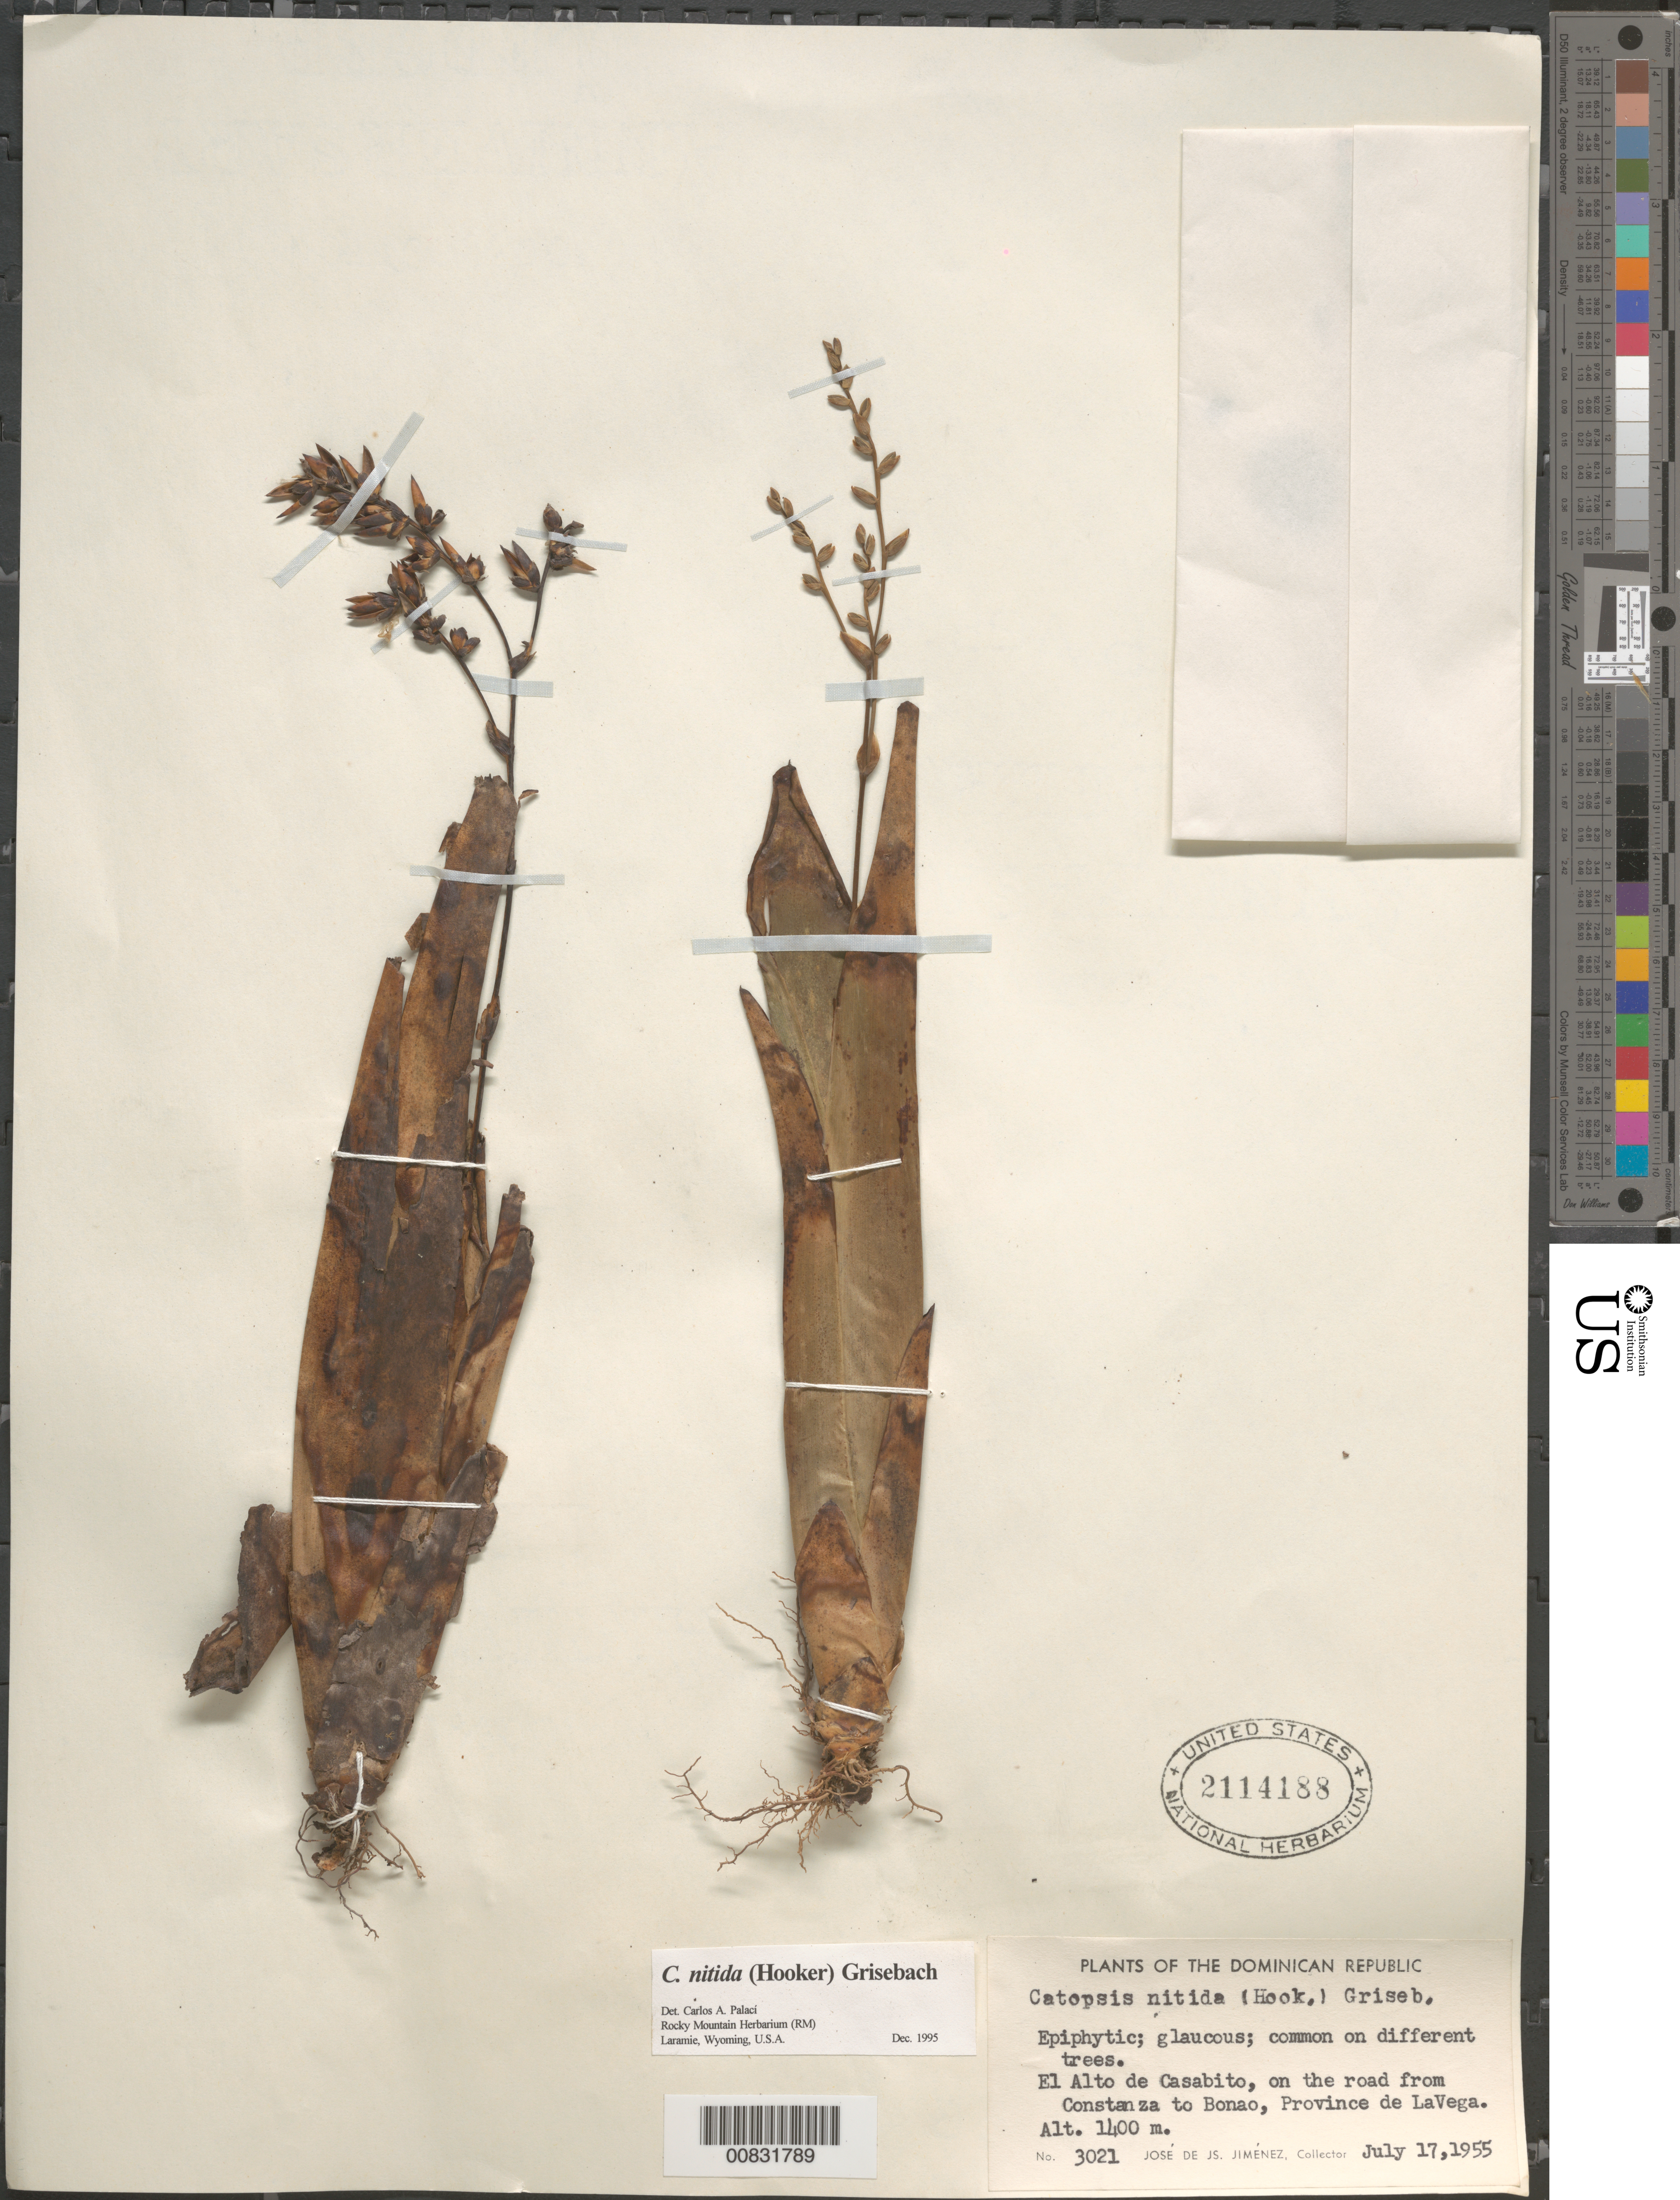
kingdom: Plantae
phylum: Tracheophyta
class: Liliopsida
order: Poales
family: Bromeliaceae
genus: Catopsis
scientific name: Catopsis nitida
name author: (Hook.) Griseb.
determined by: Palací, C. A., (RM), University of Wyoming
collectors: J. J. Jiménez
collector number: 3021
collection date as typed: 17 Jul 1955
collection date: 1955-07-17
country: Dominican Republic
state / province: La Vega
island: Hispaniola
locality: El Alto de Casabito, on the road from Constanza to Bonao.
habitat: On different trees.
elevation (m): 1400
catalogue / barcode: US 2114188